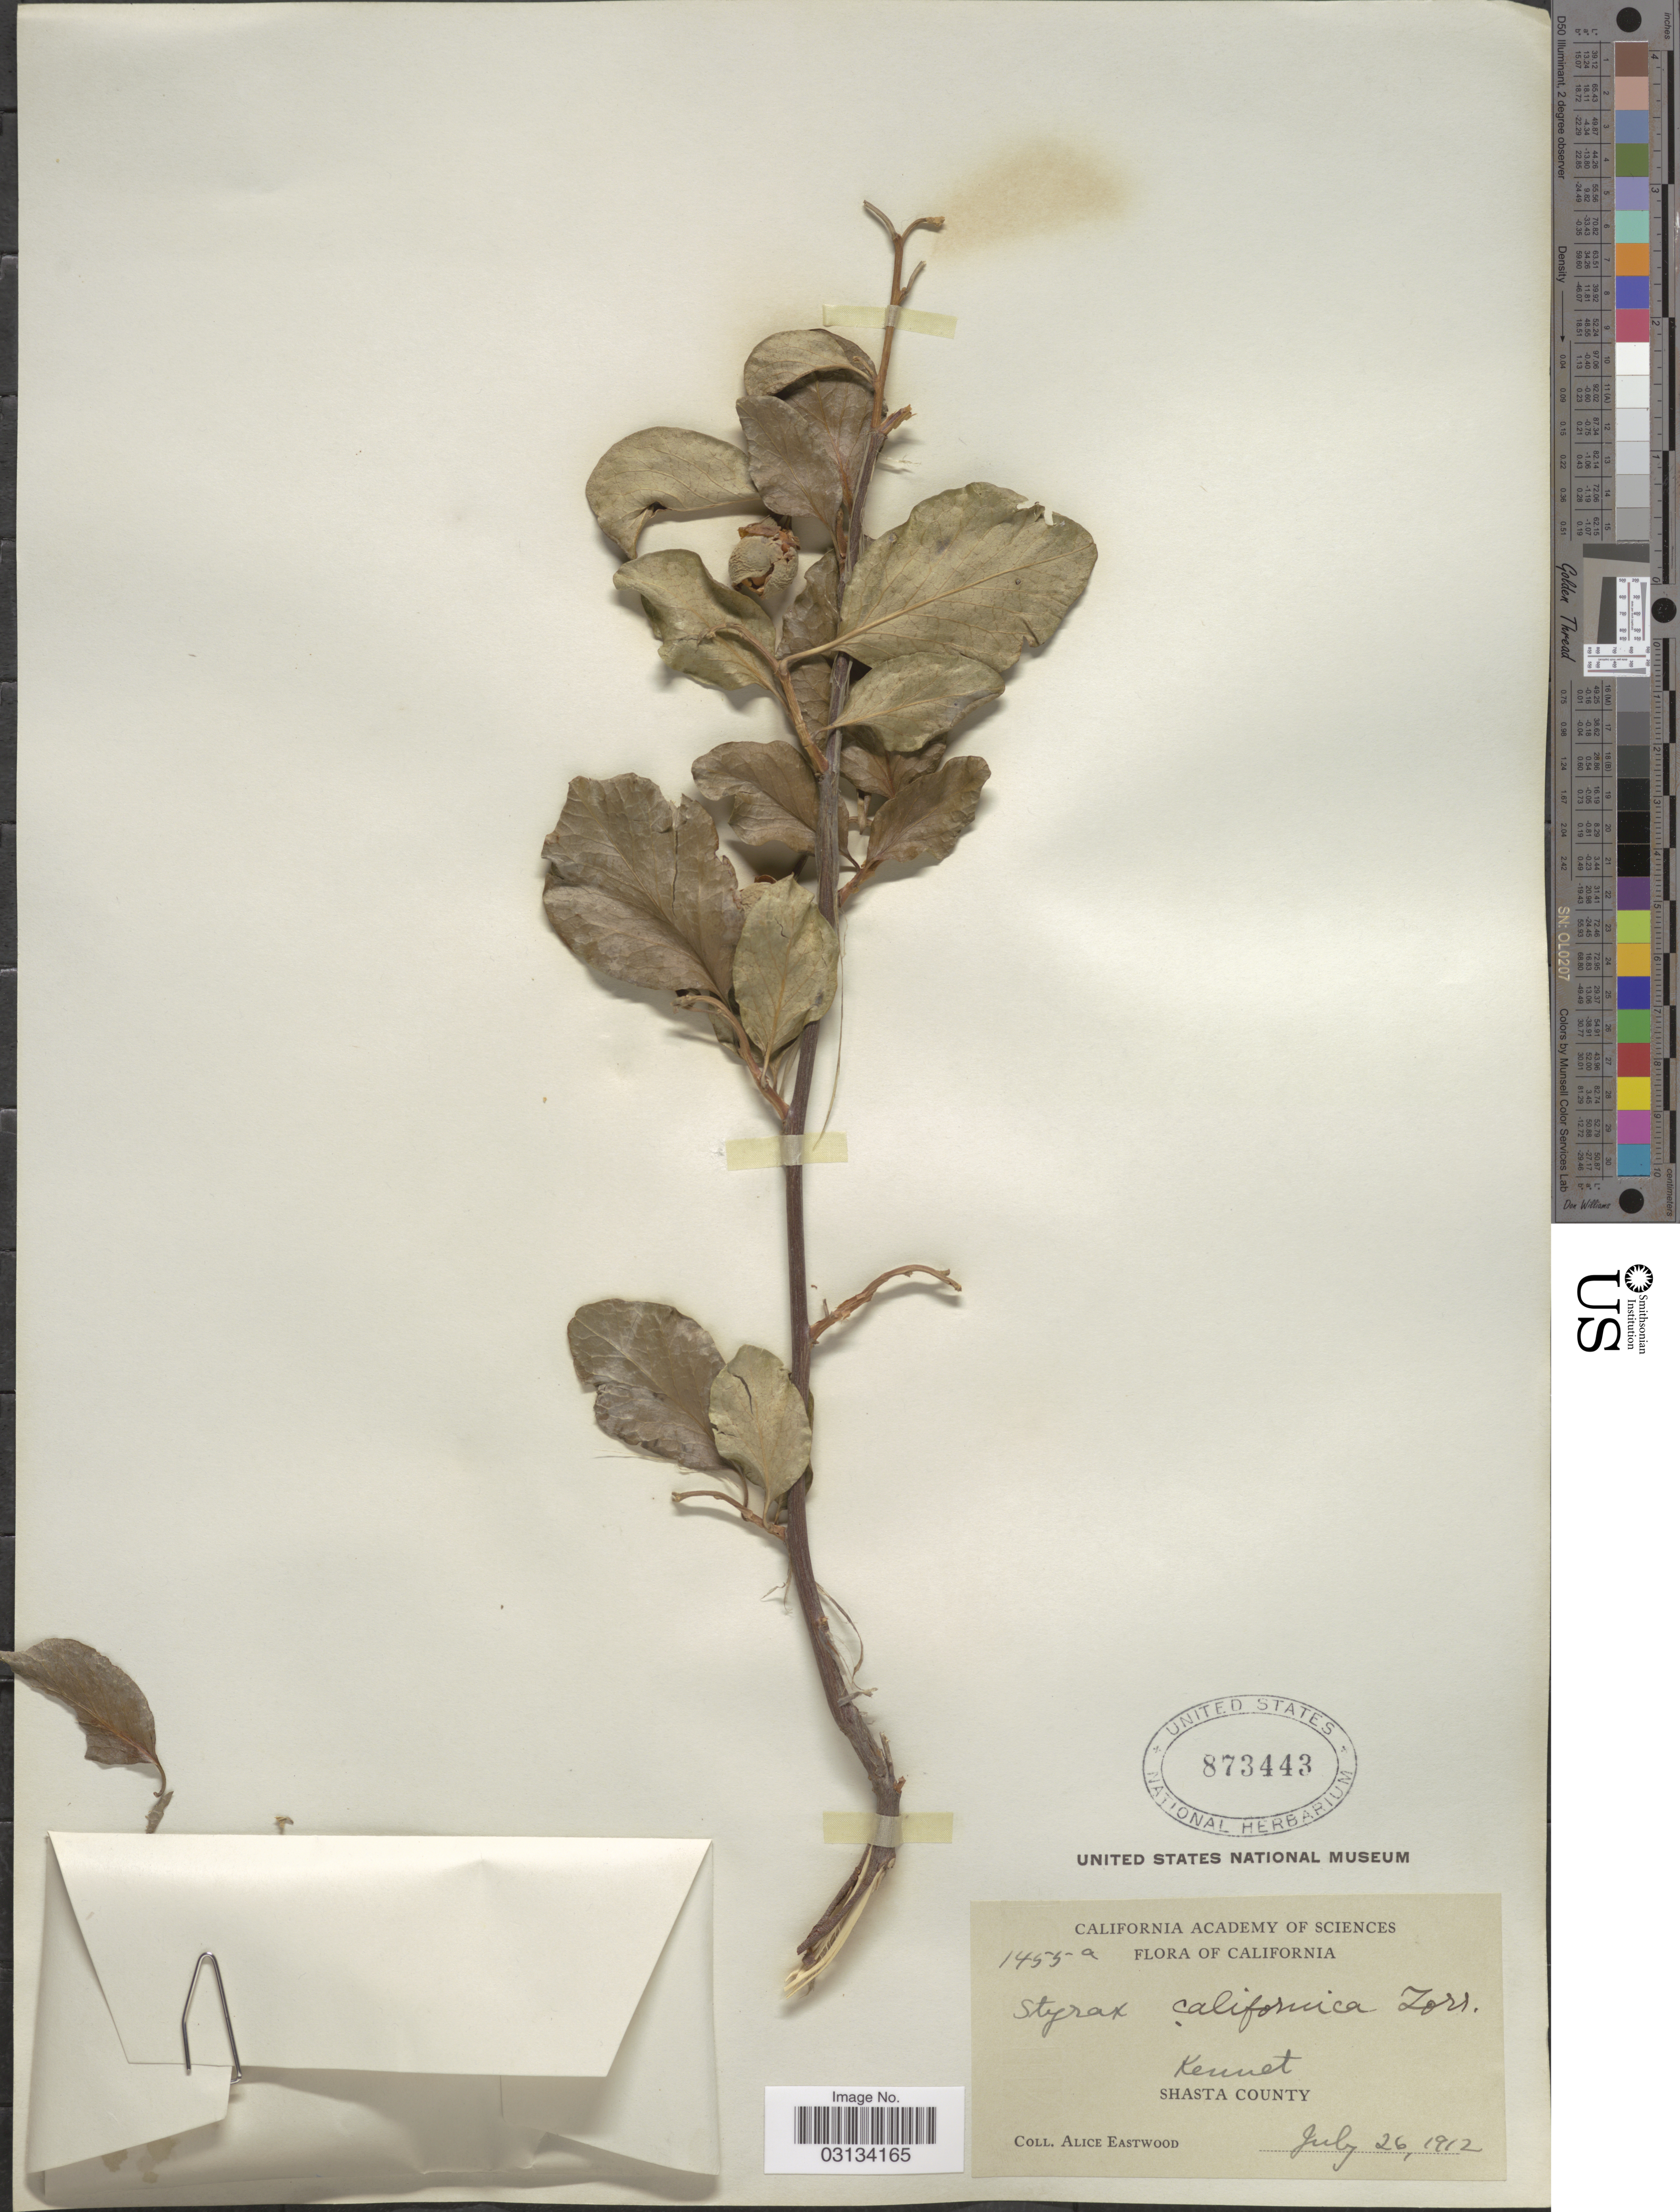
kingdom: Plantae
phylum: Tracheophyta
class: Magnoliopsida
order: Ericales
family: Styracaceae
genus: Styrax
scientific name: Styrax californicus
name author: Torr.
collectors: A. Eastwood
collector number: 1455a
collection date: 1912-07-26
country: United States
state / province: California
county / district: Shasta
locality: Kennet. Shasta County.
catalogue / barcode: US 873443